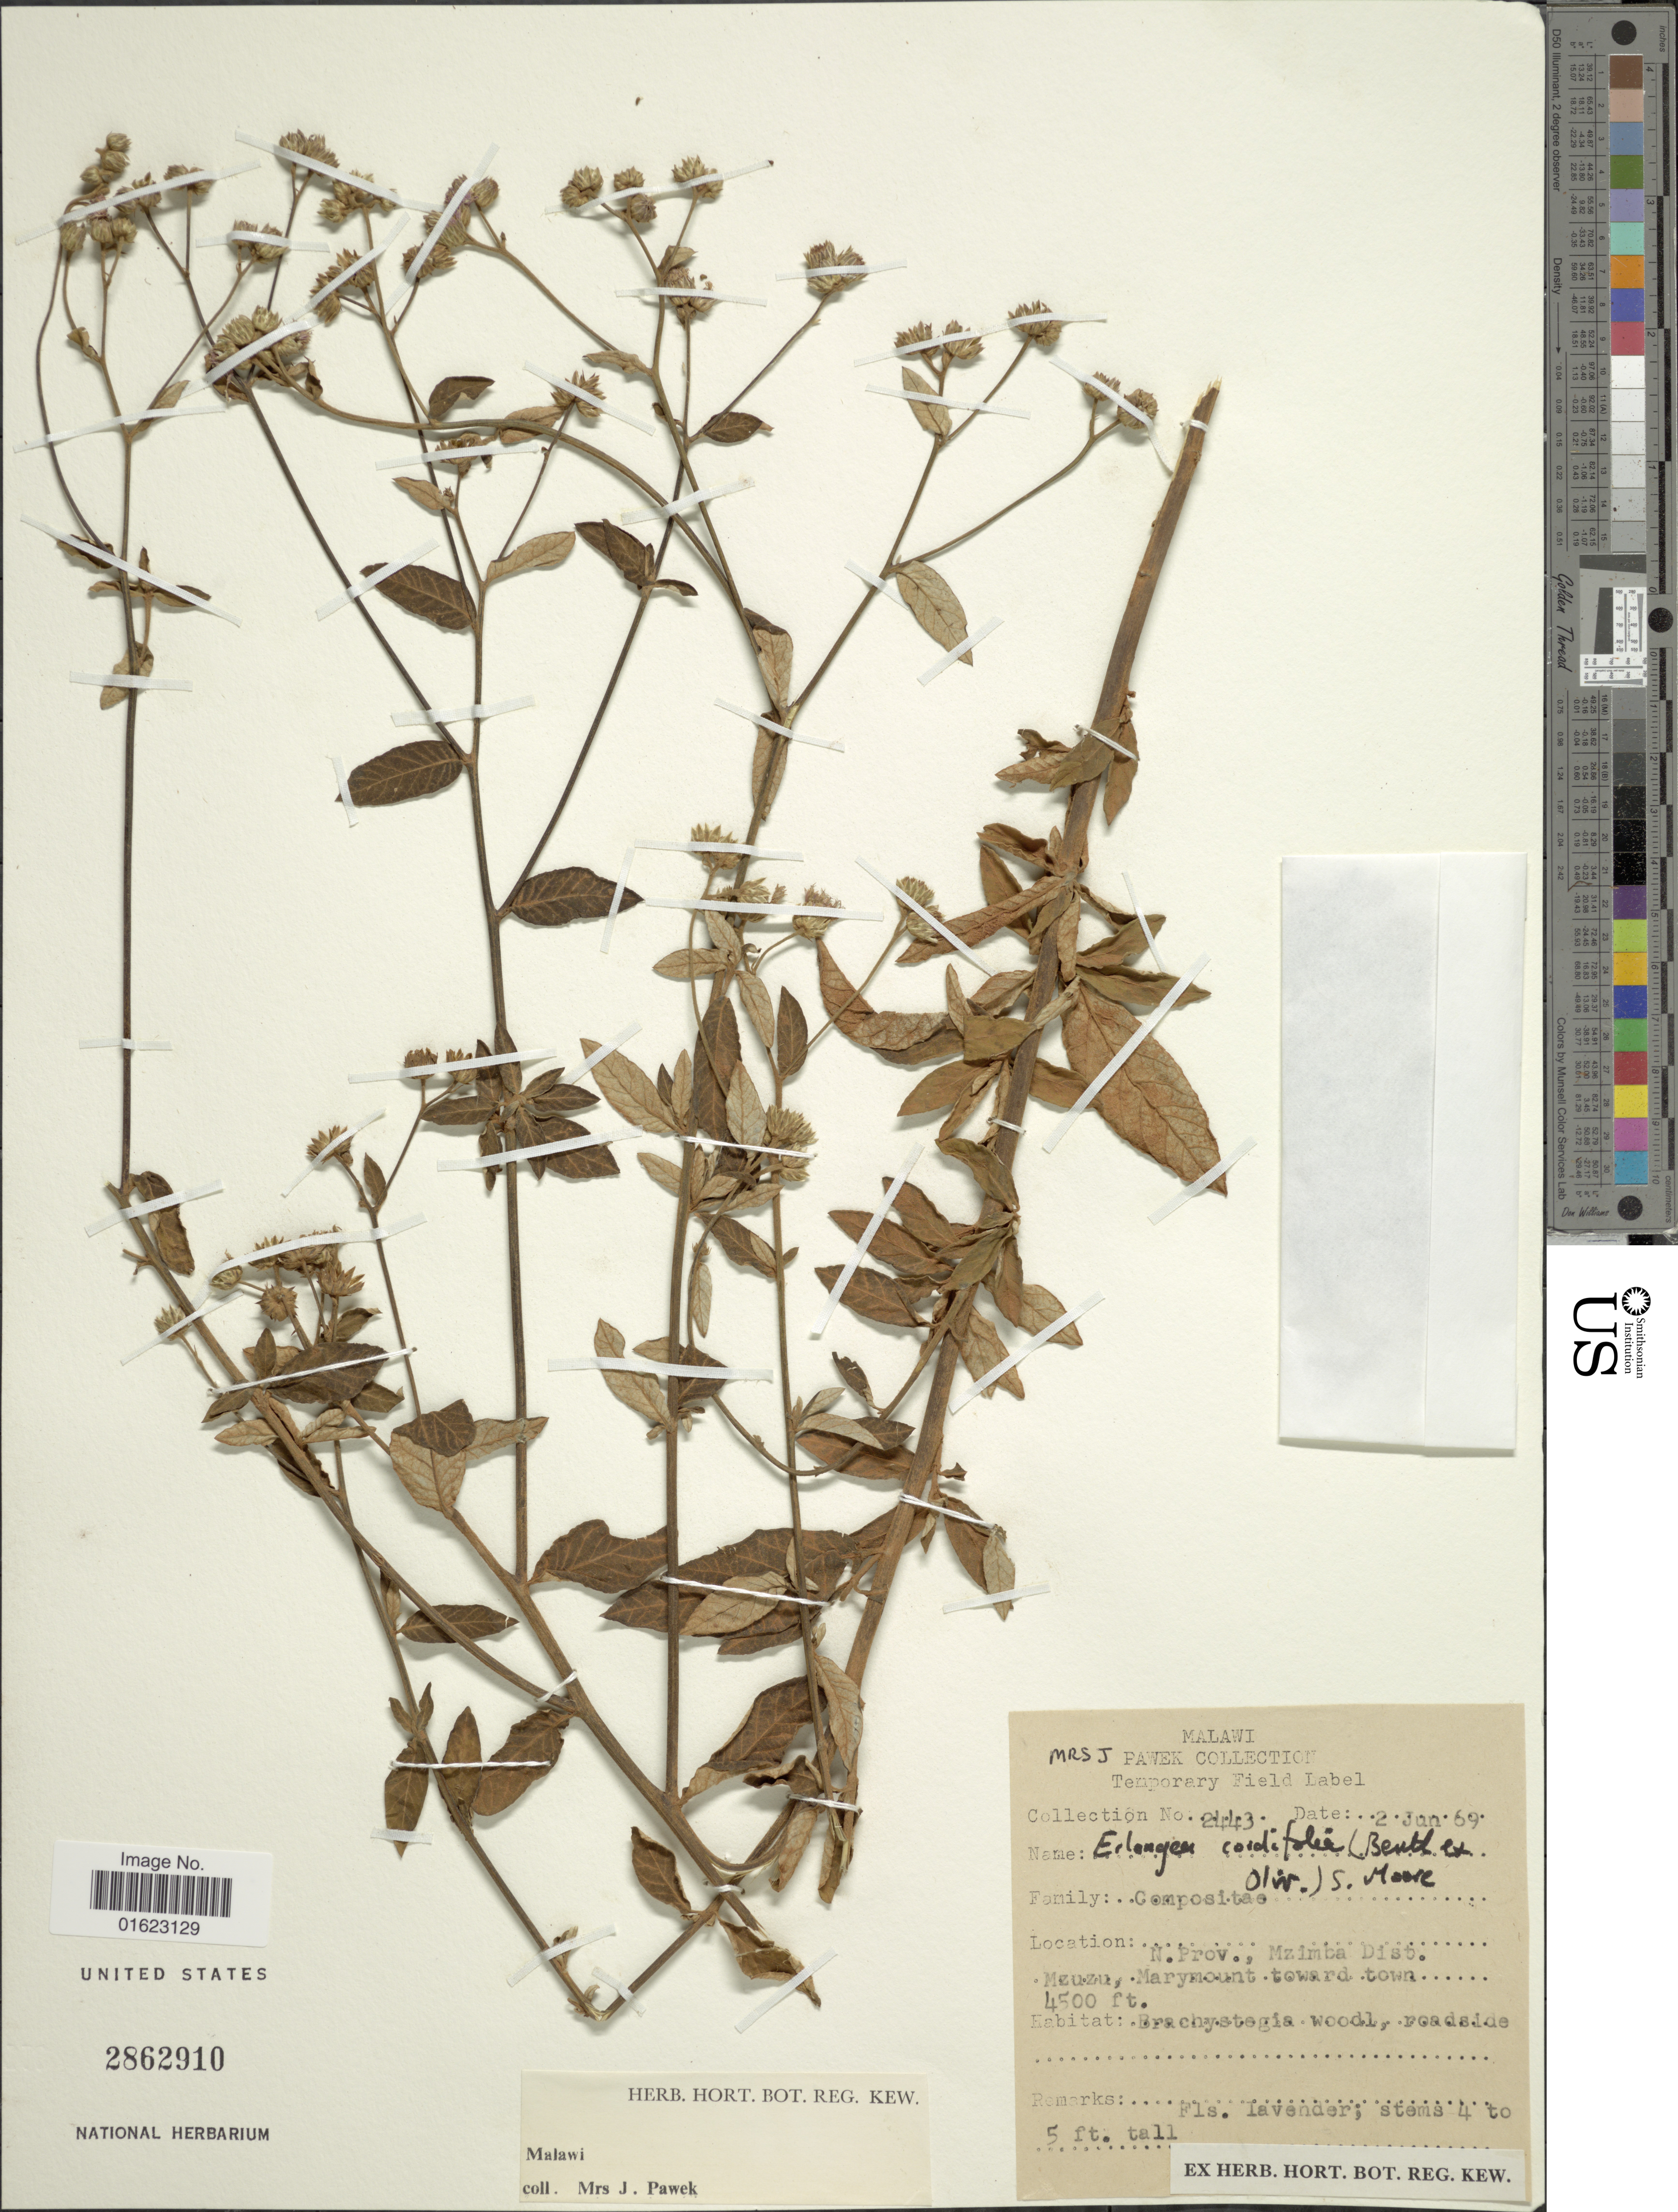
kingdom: Plantae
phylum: Tracheophyta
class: Magnoliopsida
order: Asterales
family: Asteraceae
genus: Gutenbergia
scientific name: Gutenbergia cordifolia var. cordifolia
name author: Benth. ex Oliv.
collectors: J. Pawek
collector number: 2443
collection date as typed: Transcribed d/m/y: 2/6/69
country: Malawi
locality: Malawi, N. Prov. Mzimba Dist. Mzuzu Marymount toward town.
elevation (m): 1372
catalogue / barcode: US 2862910